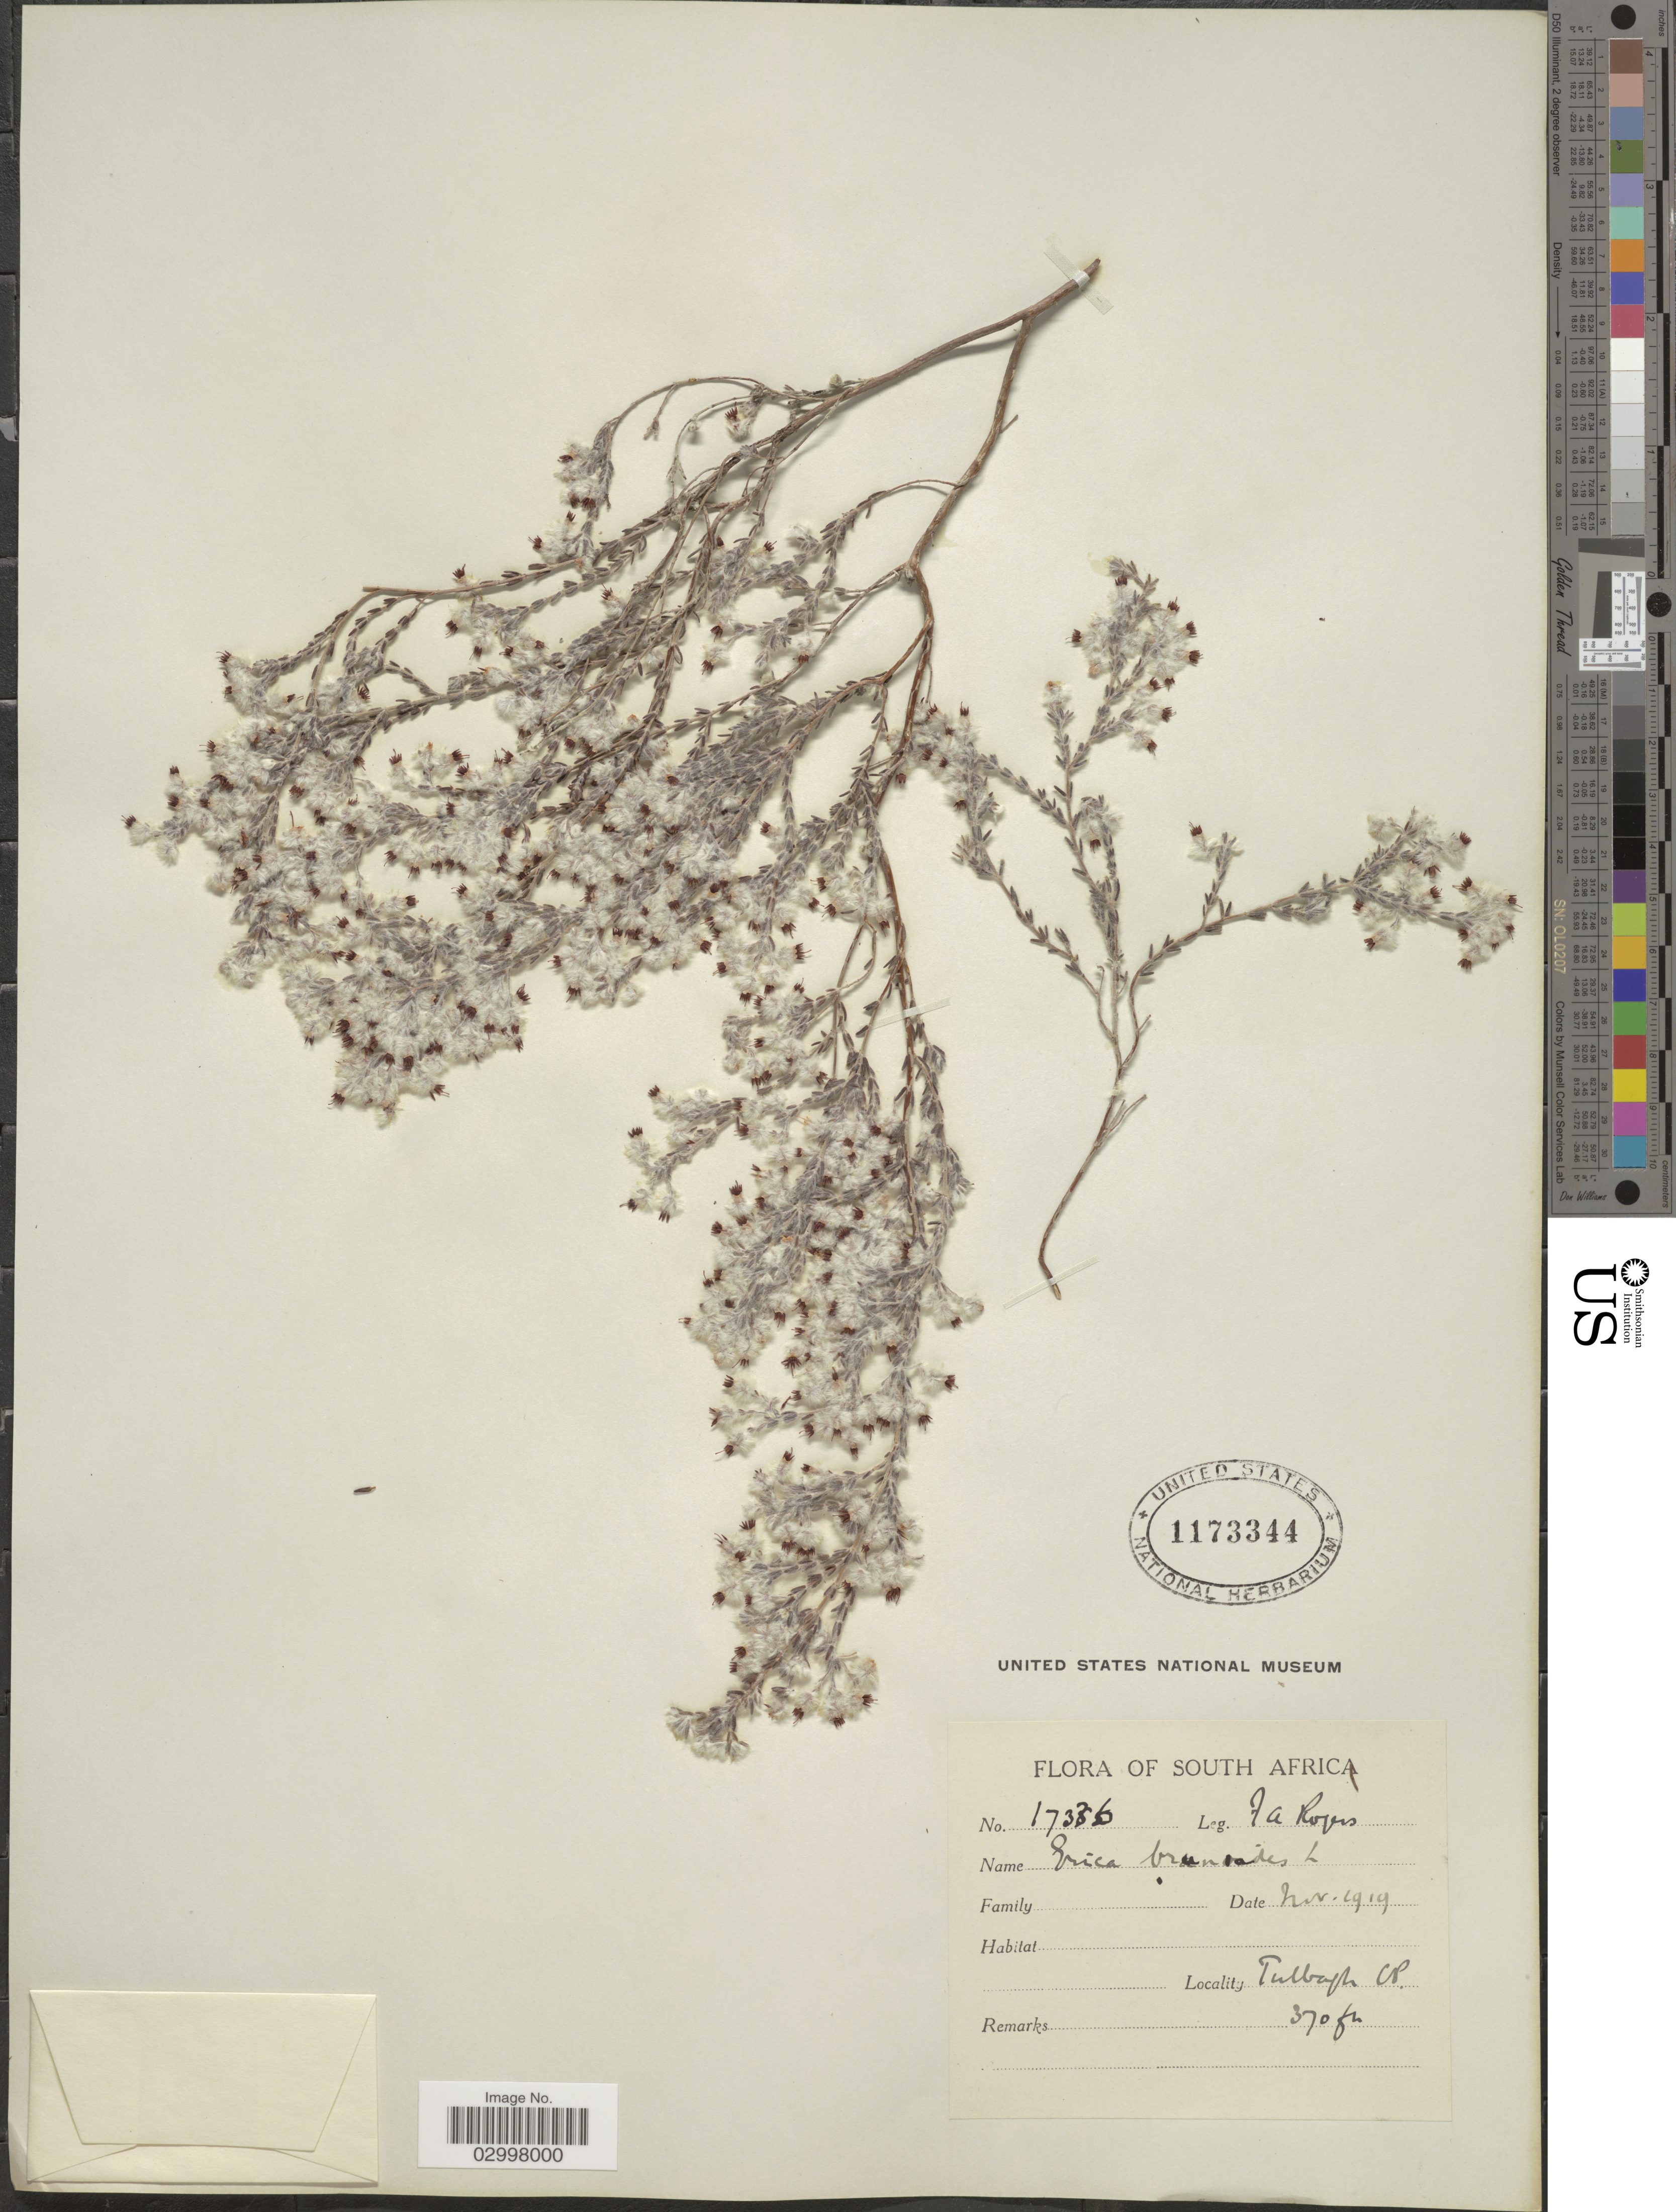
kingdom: Plantae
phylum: Tracheophyta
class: Magnoliopsida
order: Ericales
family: Ericaceae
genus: Erica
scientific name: Erica bruniodes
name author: L.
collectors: F. A. Rogers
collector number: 17336*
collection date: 1919-11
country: South Africa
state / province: Western Cape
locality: Tulbagh.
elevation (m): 113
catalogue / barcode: US 1173344